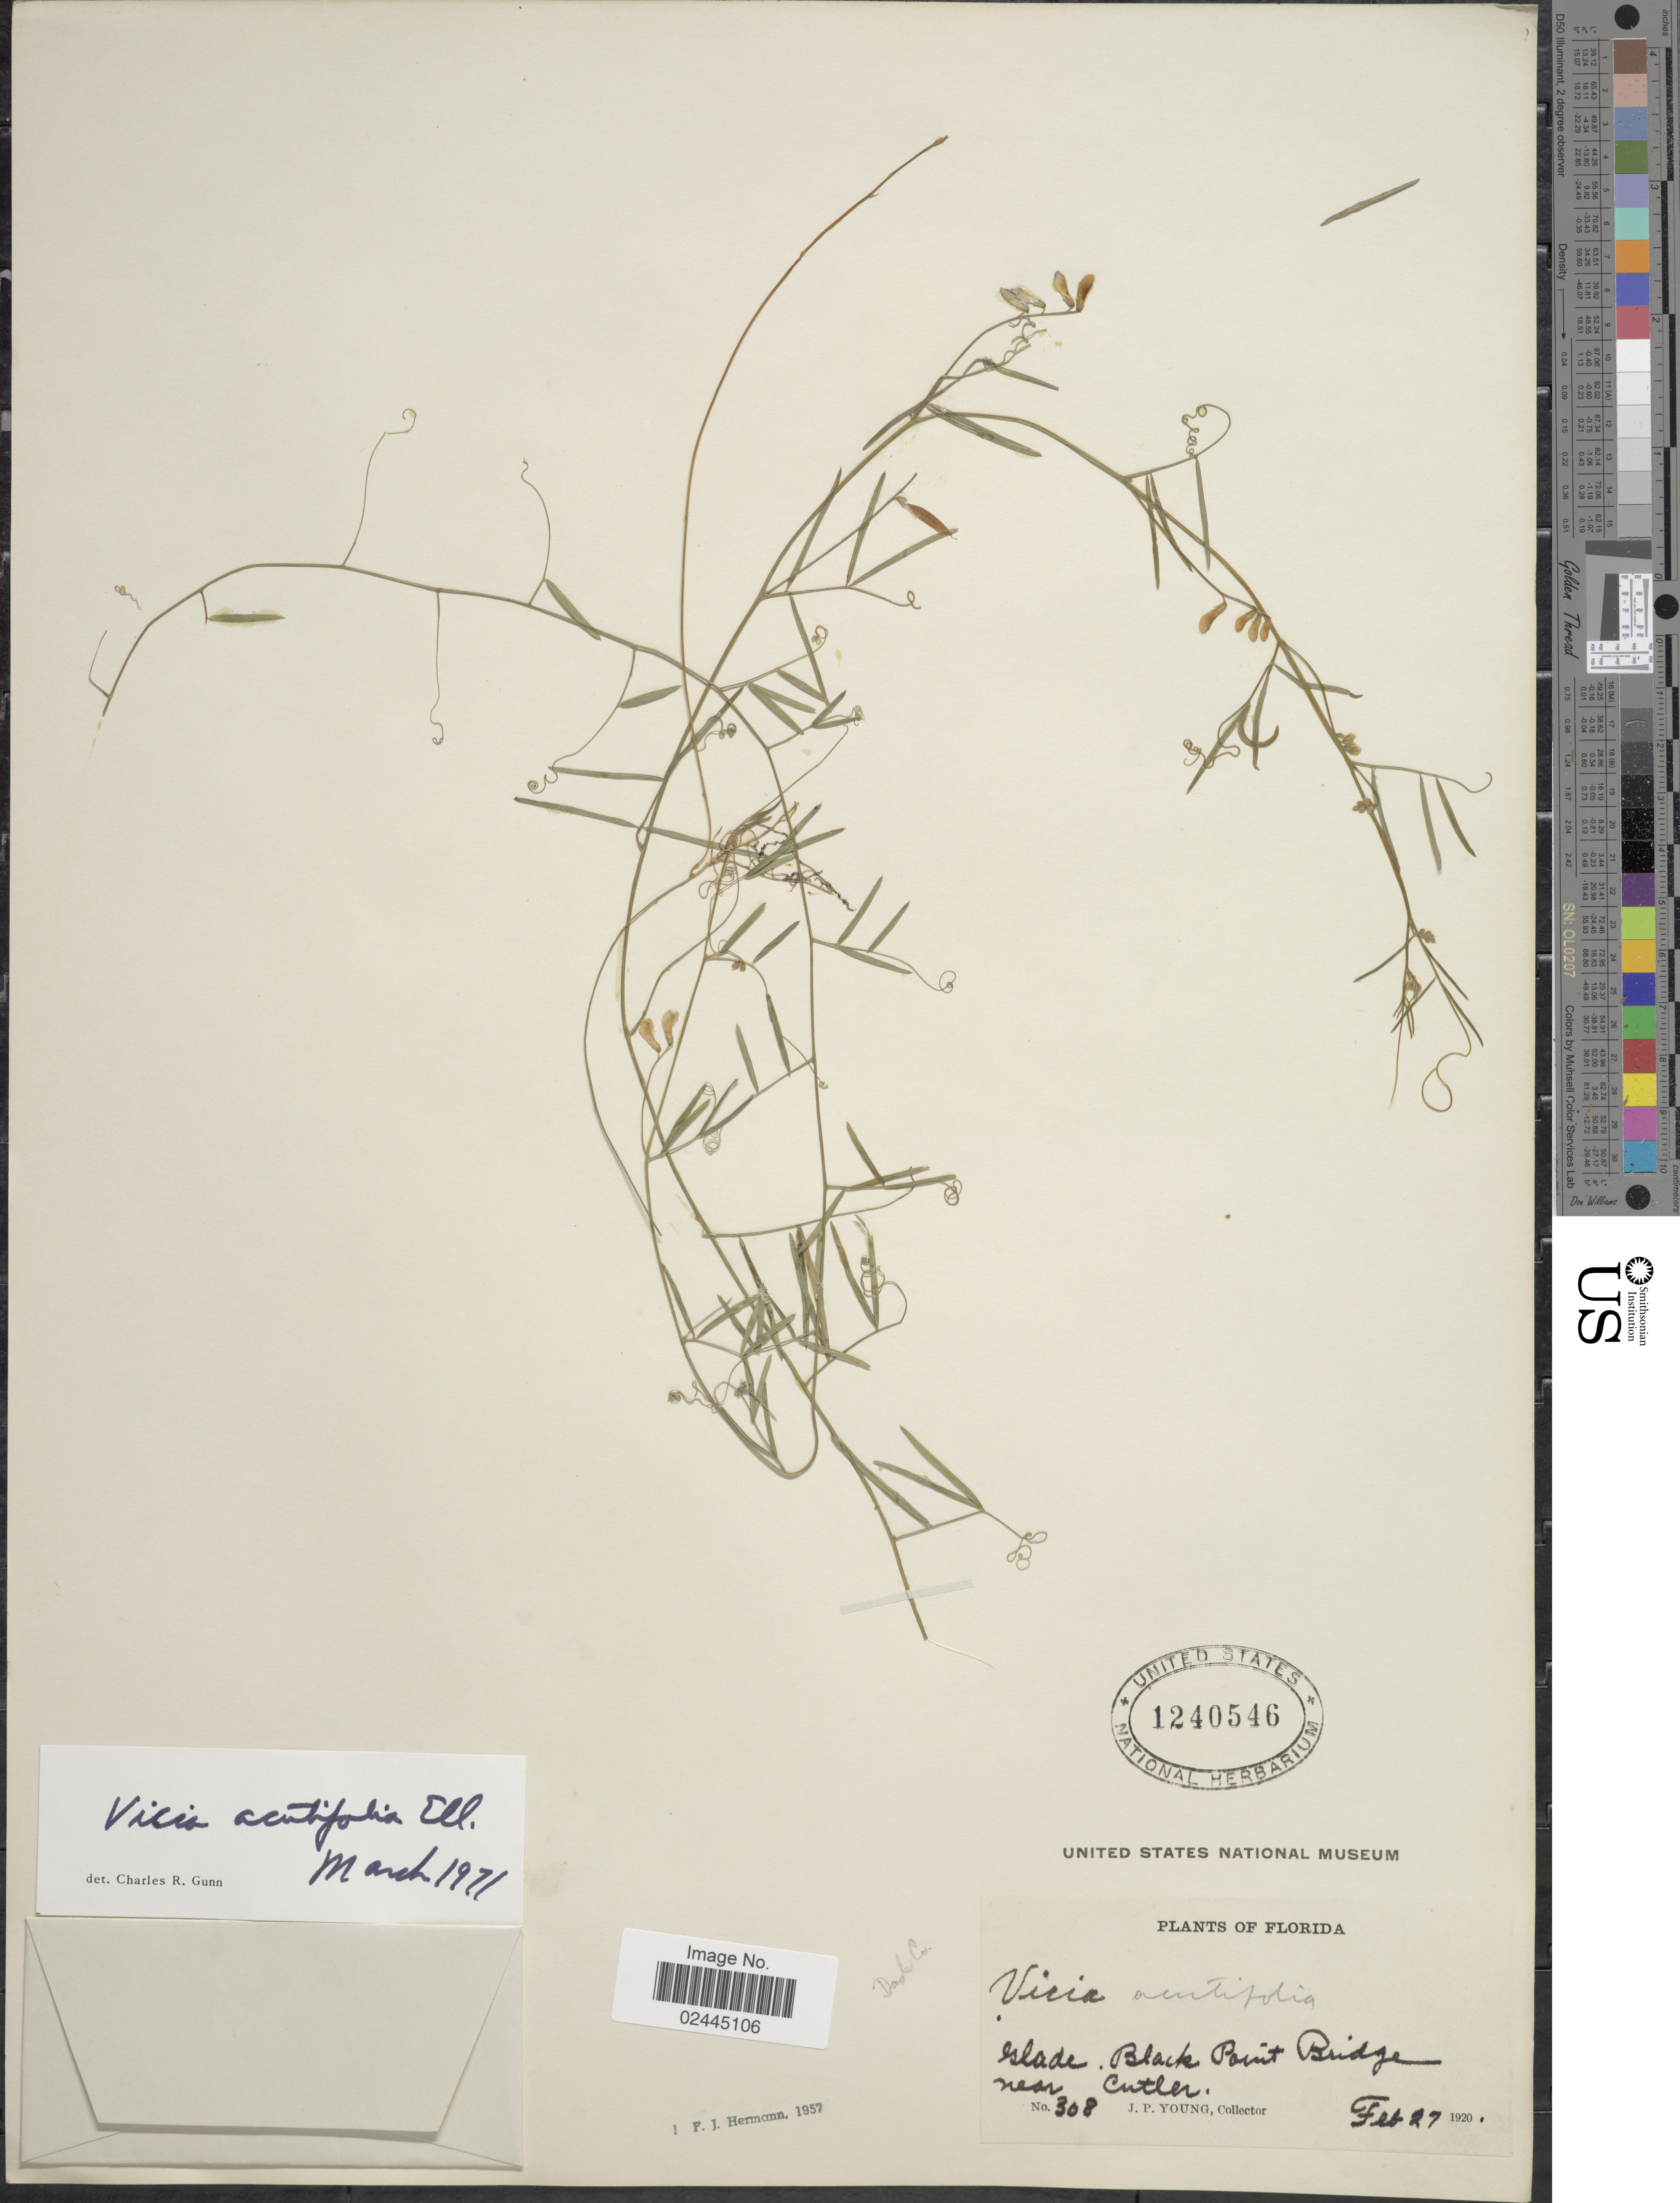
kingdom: Plantae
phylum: Tracheophyta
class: Magnoliopsida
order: Fabales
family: Fabaceae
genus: Vicia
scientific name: Vicia acutifolia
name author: Elliott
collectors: J. P. Young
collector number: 308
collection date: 1920-02-27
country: United States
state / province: Florida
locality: Glade. Black Point Bridge near Cutler.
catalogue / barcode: US 1240546